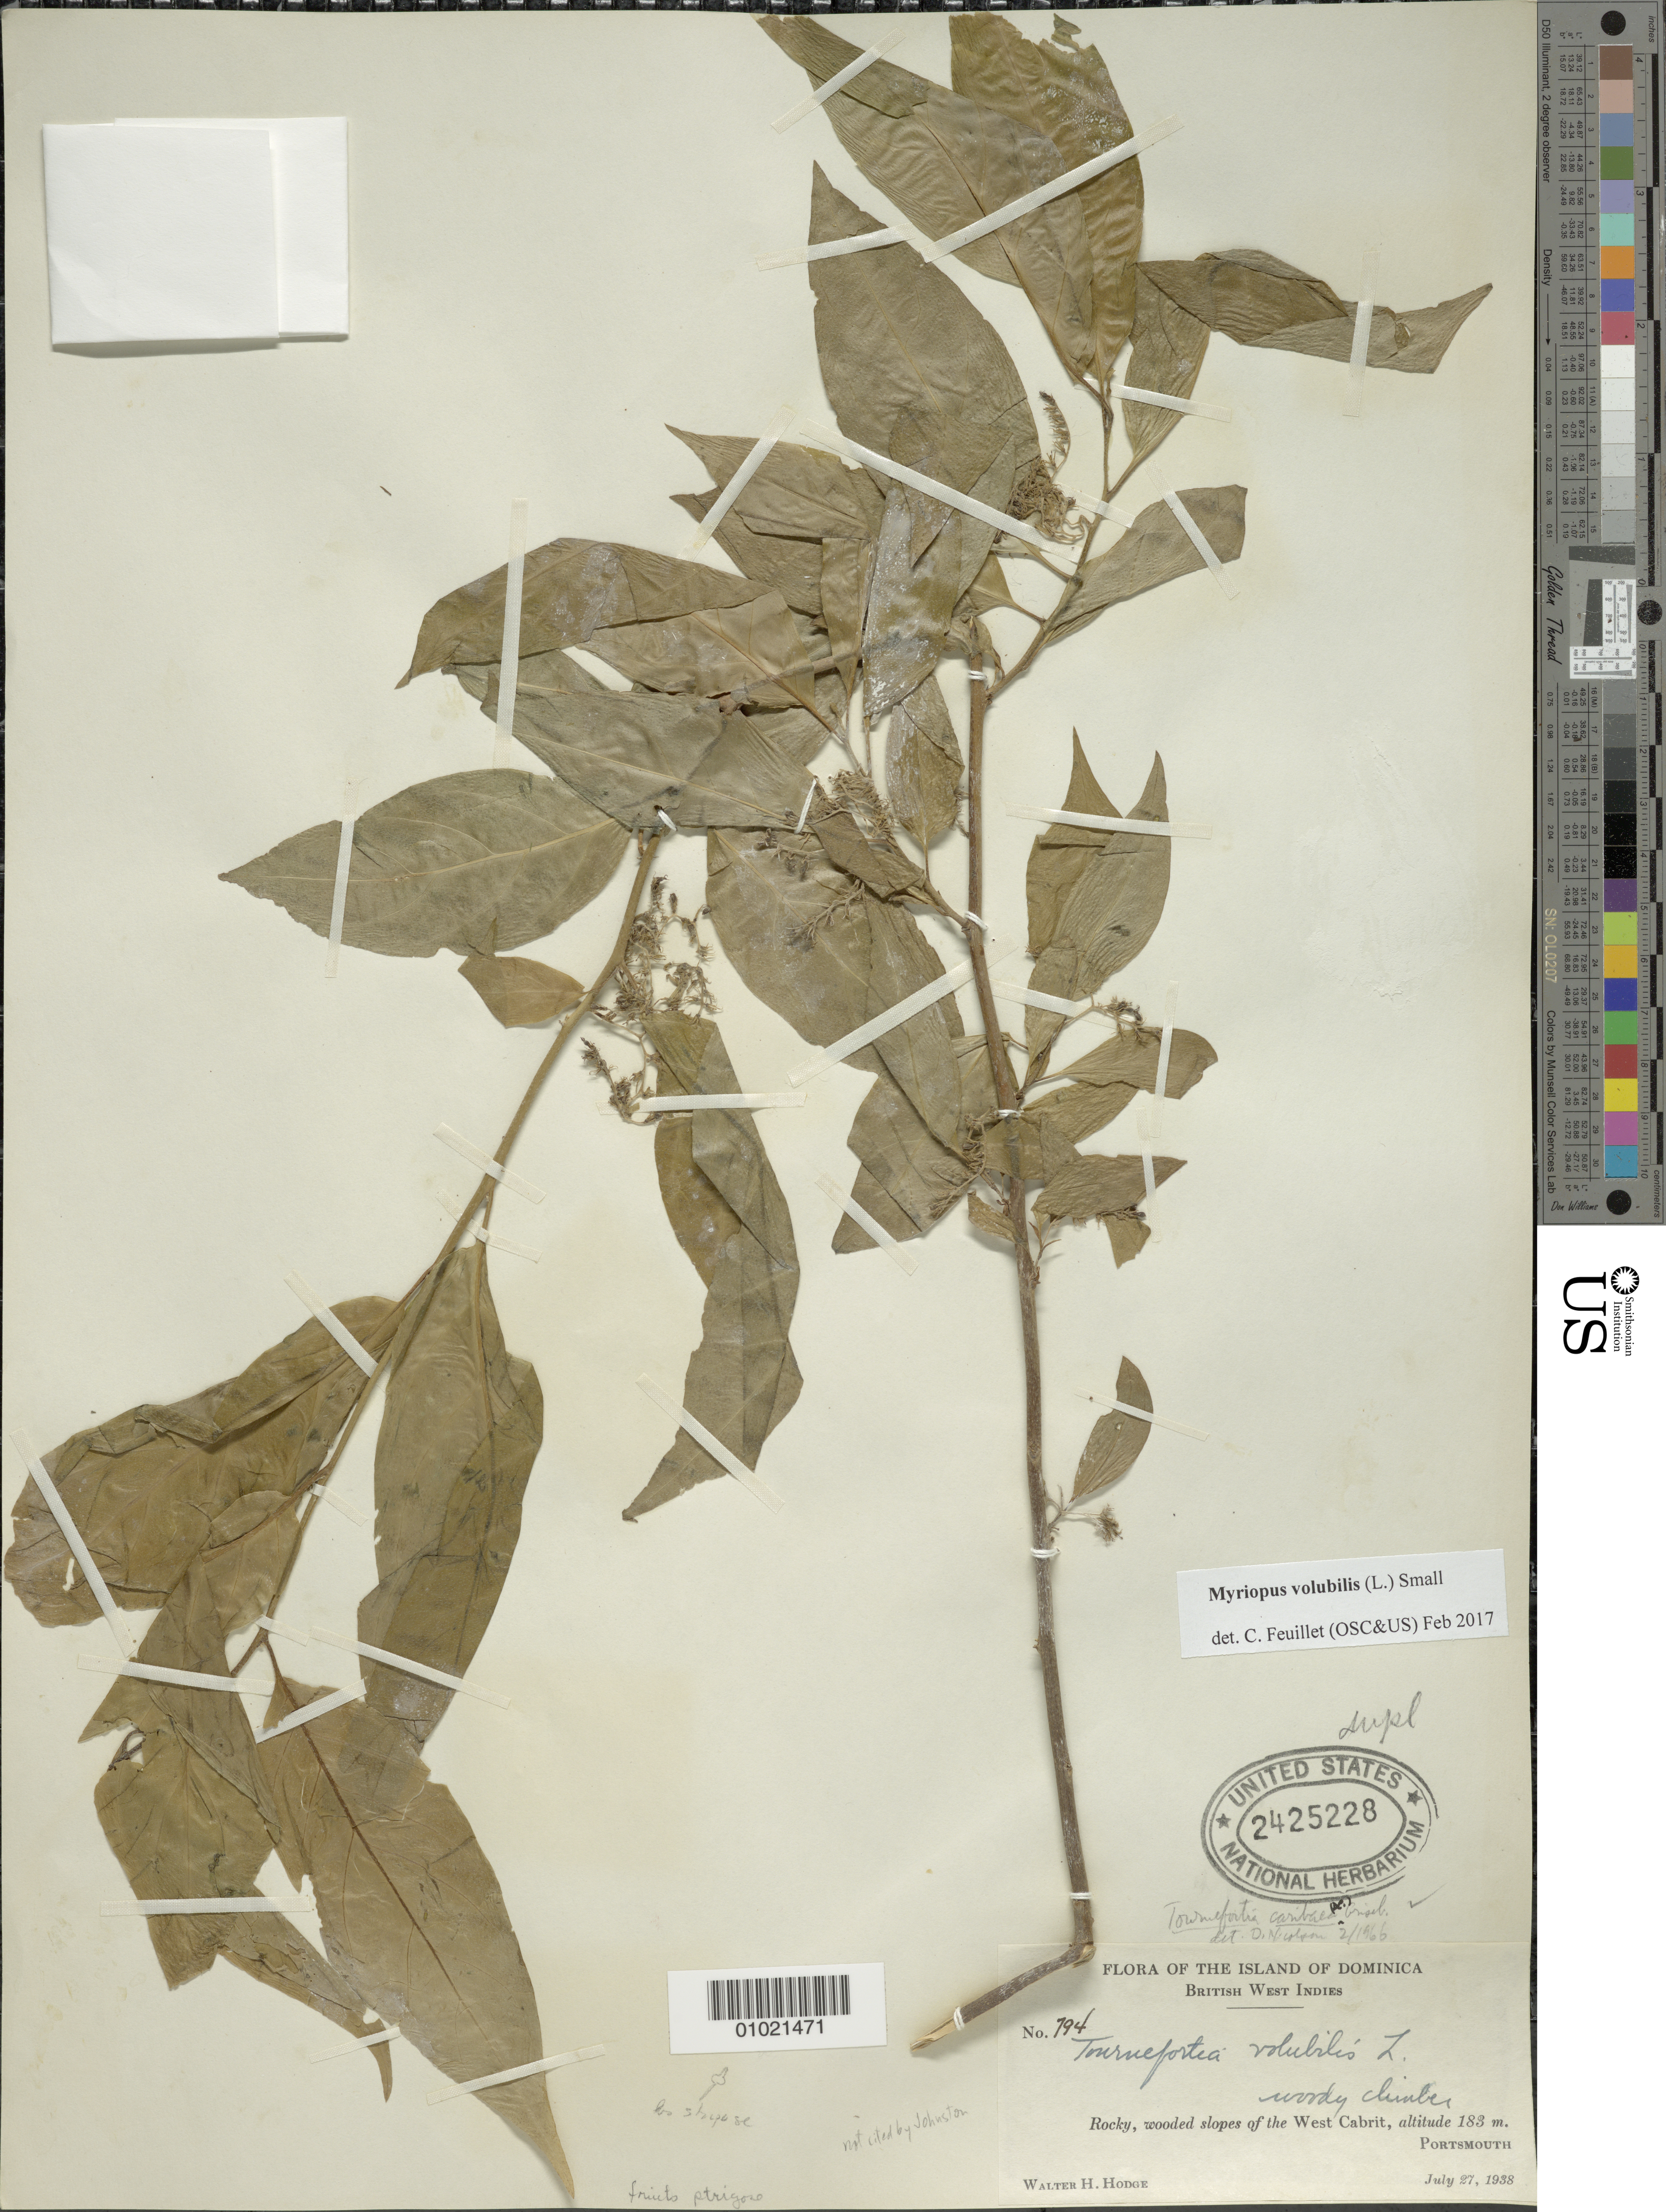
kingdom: Plantae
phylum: Tracheophyta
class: Magnoliopsida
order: Boraginales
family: Heliotropiaceae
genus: Myriopus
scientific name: Myriopus volubilis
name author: (L.) Small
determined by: Feuillet, C.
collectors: W. Hodge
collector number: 794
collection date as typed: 27 Jul 1938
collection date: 1938-07-27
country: Dominica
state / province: St. John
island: Dominica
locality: Rocky, wooded slopes of the West Cabrit.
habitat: Rocky, wooded slopes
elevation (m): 183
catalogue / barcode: US 2425228